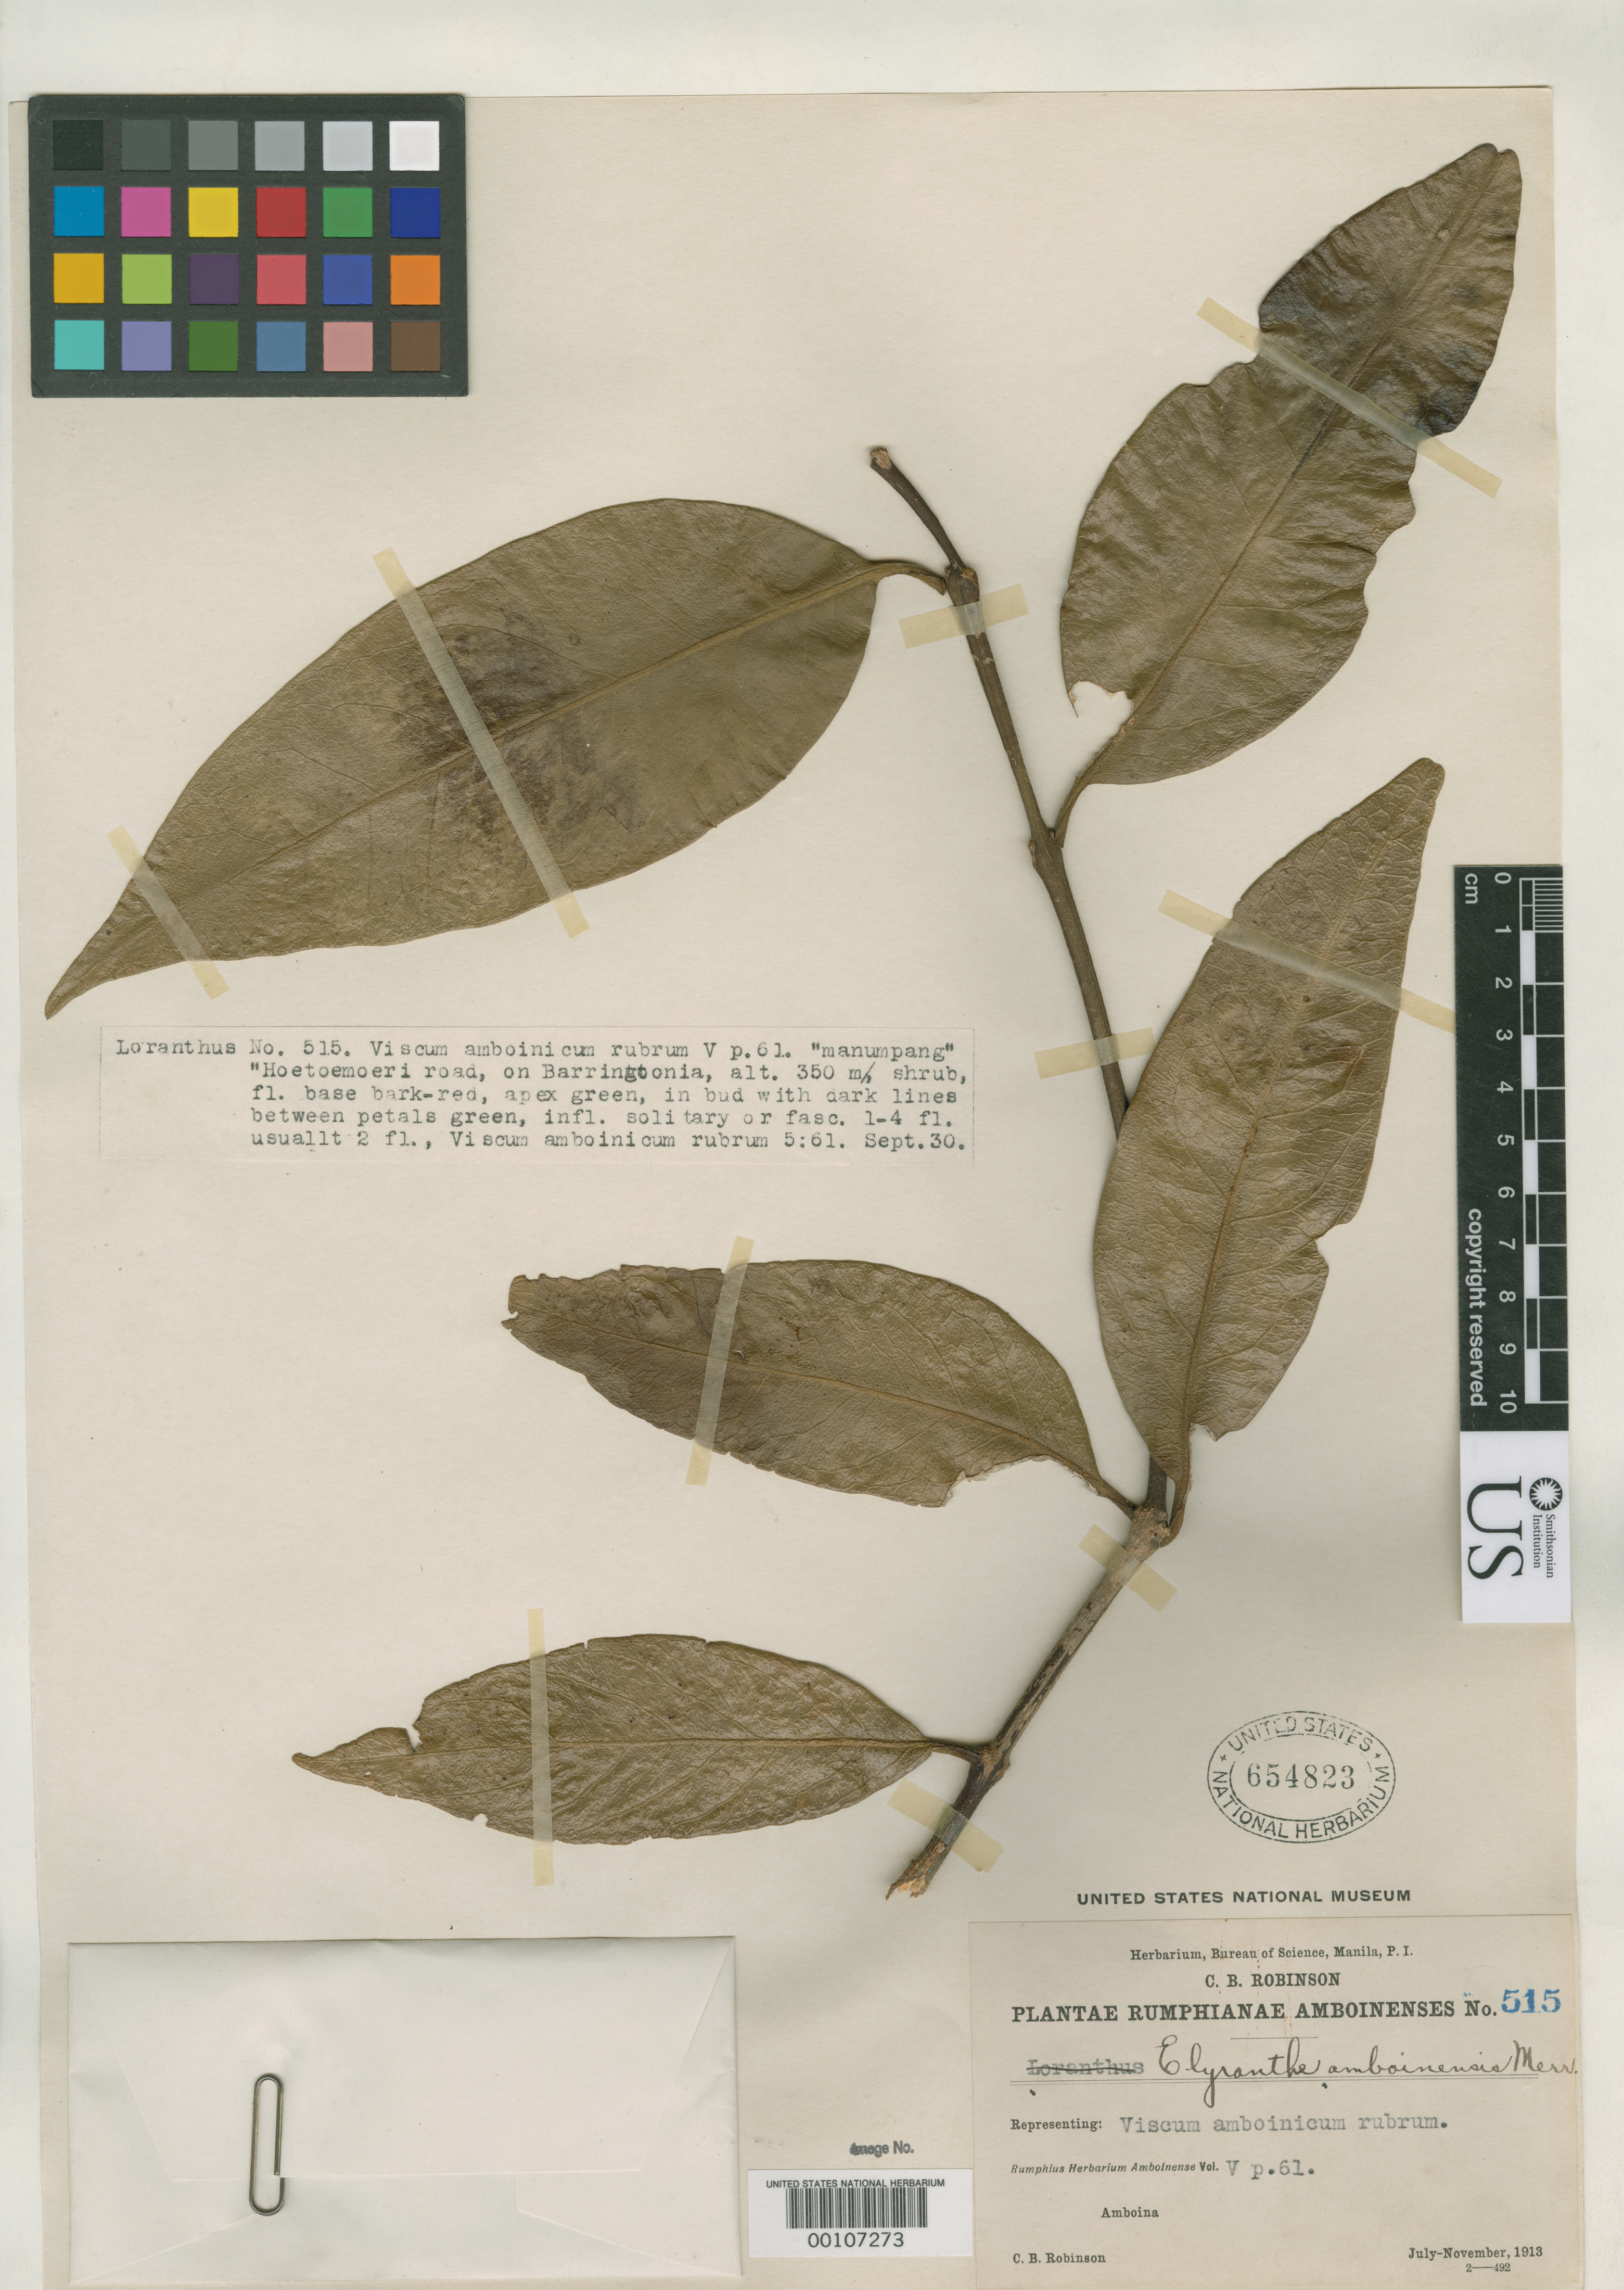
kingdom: Plantae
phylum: Tracheophyta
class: Magnoliopsida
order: Santalales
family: Loranthaceae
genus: Elytranthe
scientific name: Elytranthe amboinensis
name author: Merr.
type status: Type Collection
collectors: C. Robinson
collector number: Pl. Rumph. Amb. 515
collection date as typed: Jul 1913 to -- Sep 1913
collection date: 1913-07/1913-09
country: Indonesia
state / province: Maluku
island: Amboina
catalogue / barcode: US 654823